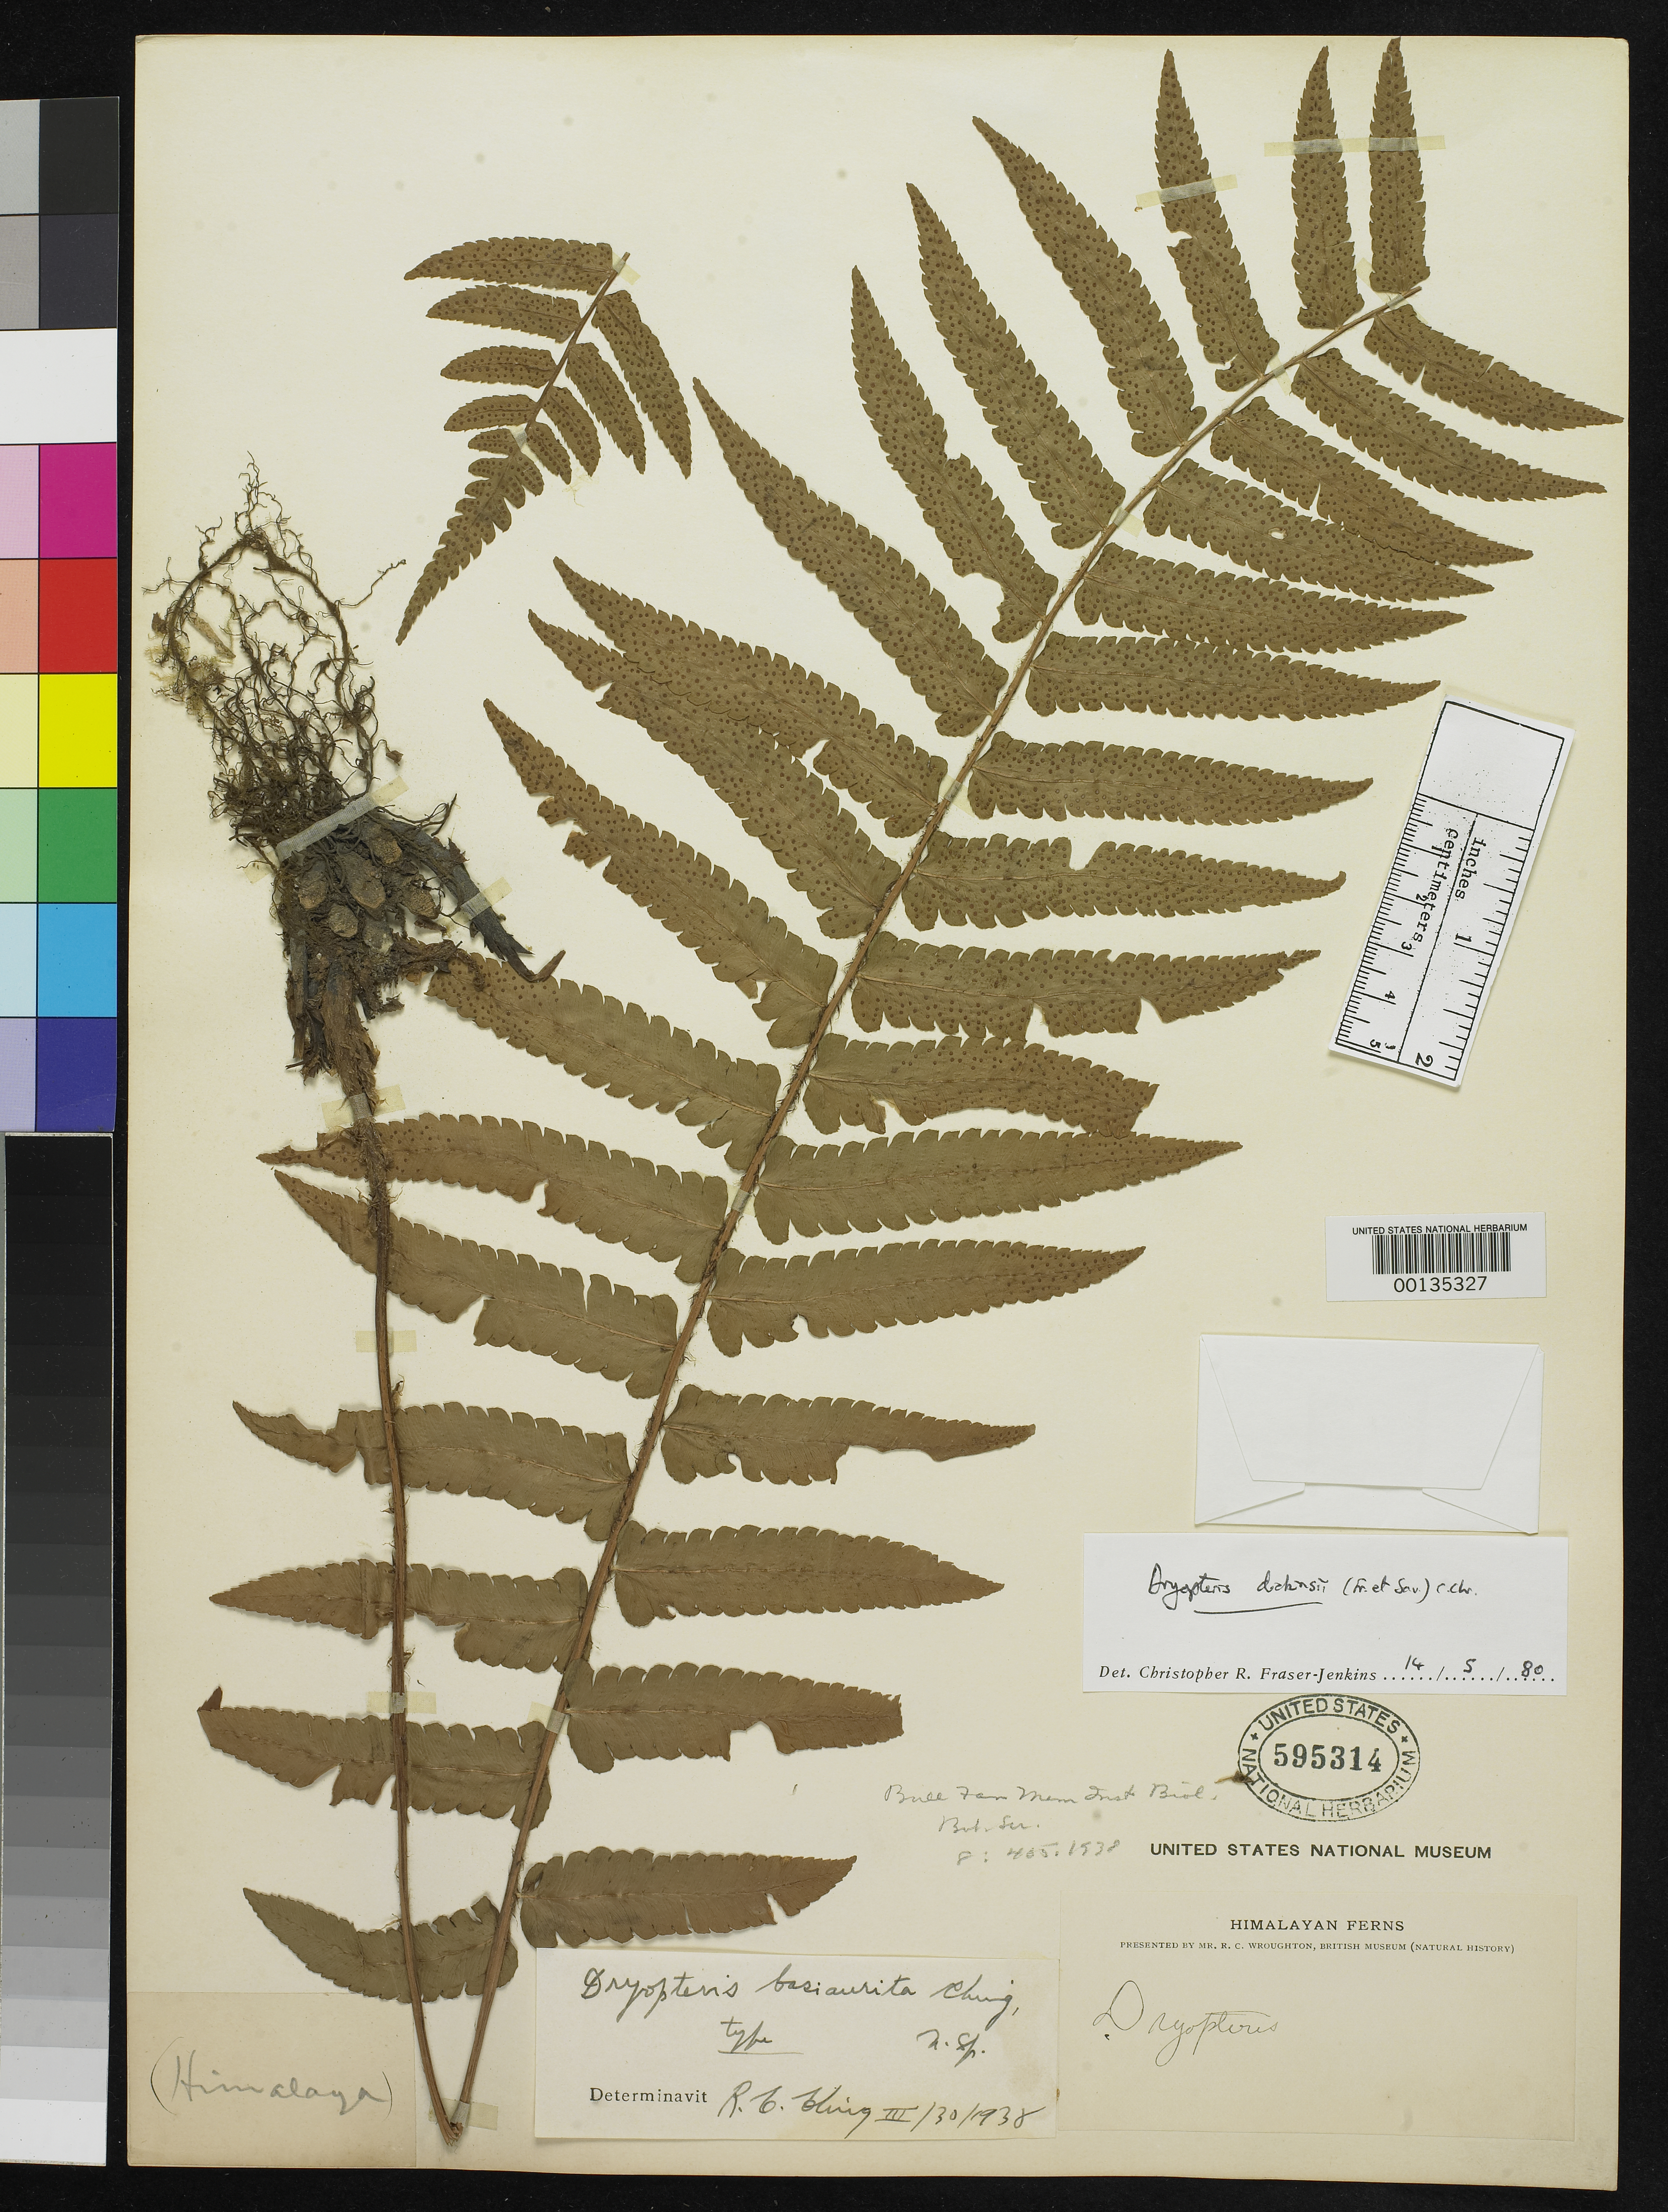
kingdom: Plantae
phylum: Tracheophyta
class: Polypodiopsida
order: Polypodiales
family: Dryopteridaceae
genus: Dryopteris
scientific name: Dryopteris basiaurita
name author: Ching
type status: Holotype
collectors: R. Wroughton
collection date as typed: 15 Jun 1903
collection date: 1903-06-15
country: India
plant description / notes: One of 5 duplicates at US with consecutive sheet numbers (USNH 595312-595316); only sheets 595312 & 595313 are annotated "Sheet I" and "Sheet II", respectively; only sheets 595314, 595315 & 595316 are annotated "type" by Ching.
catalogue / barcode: US 595314